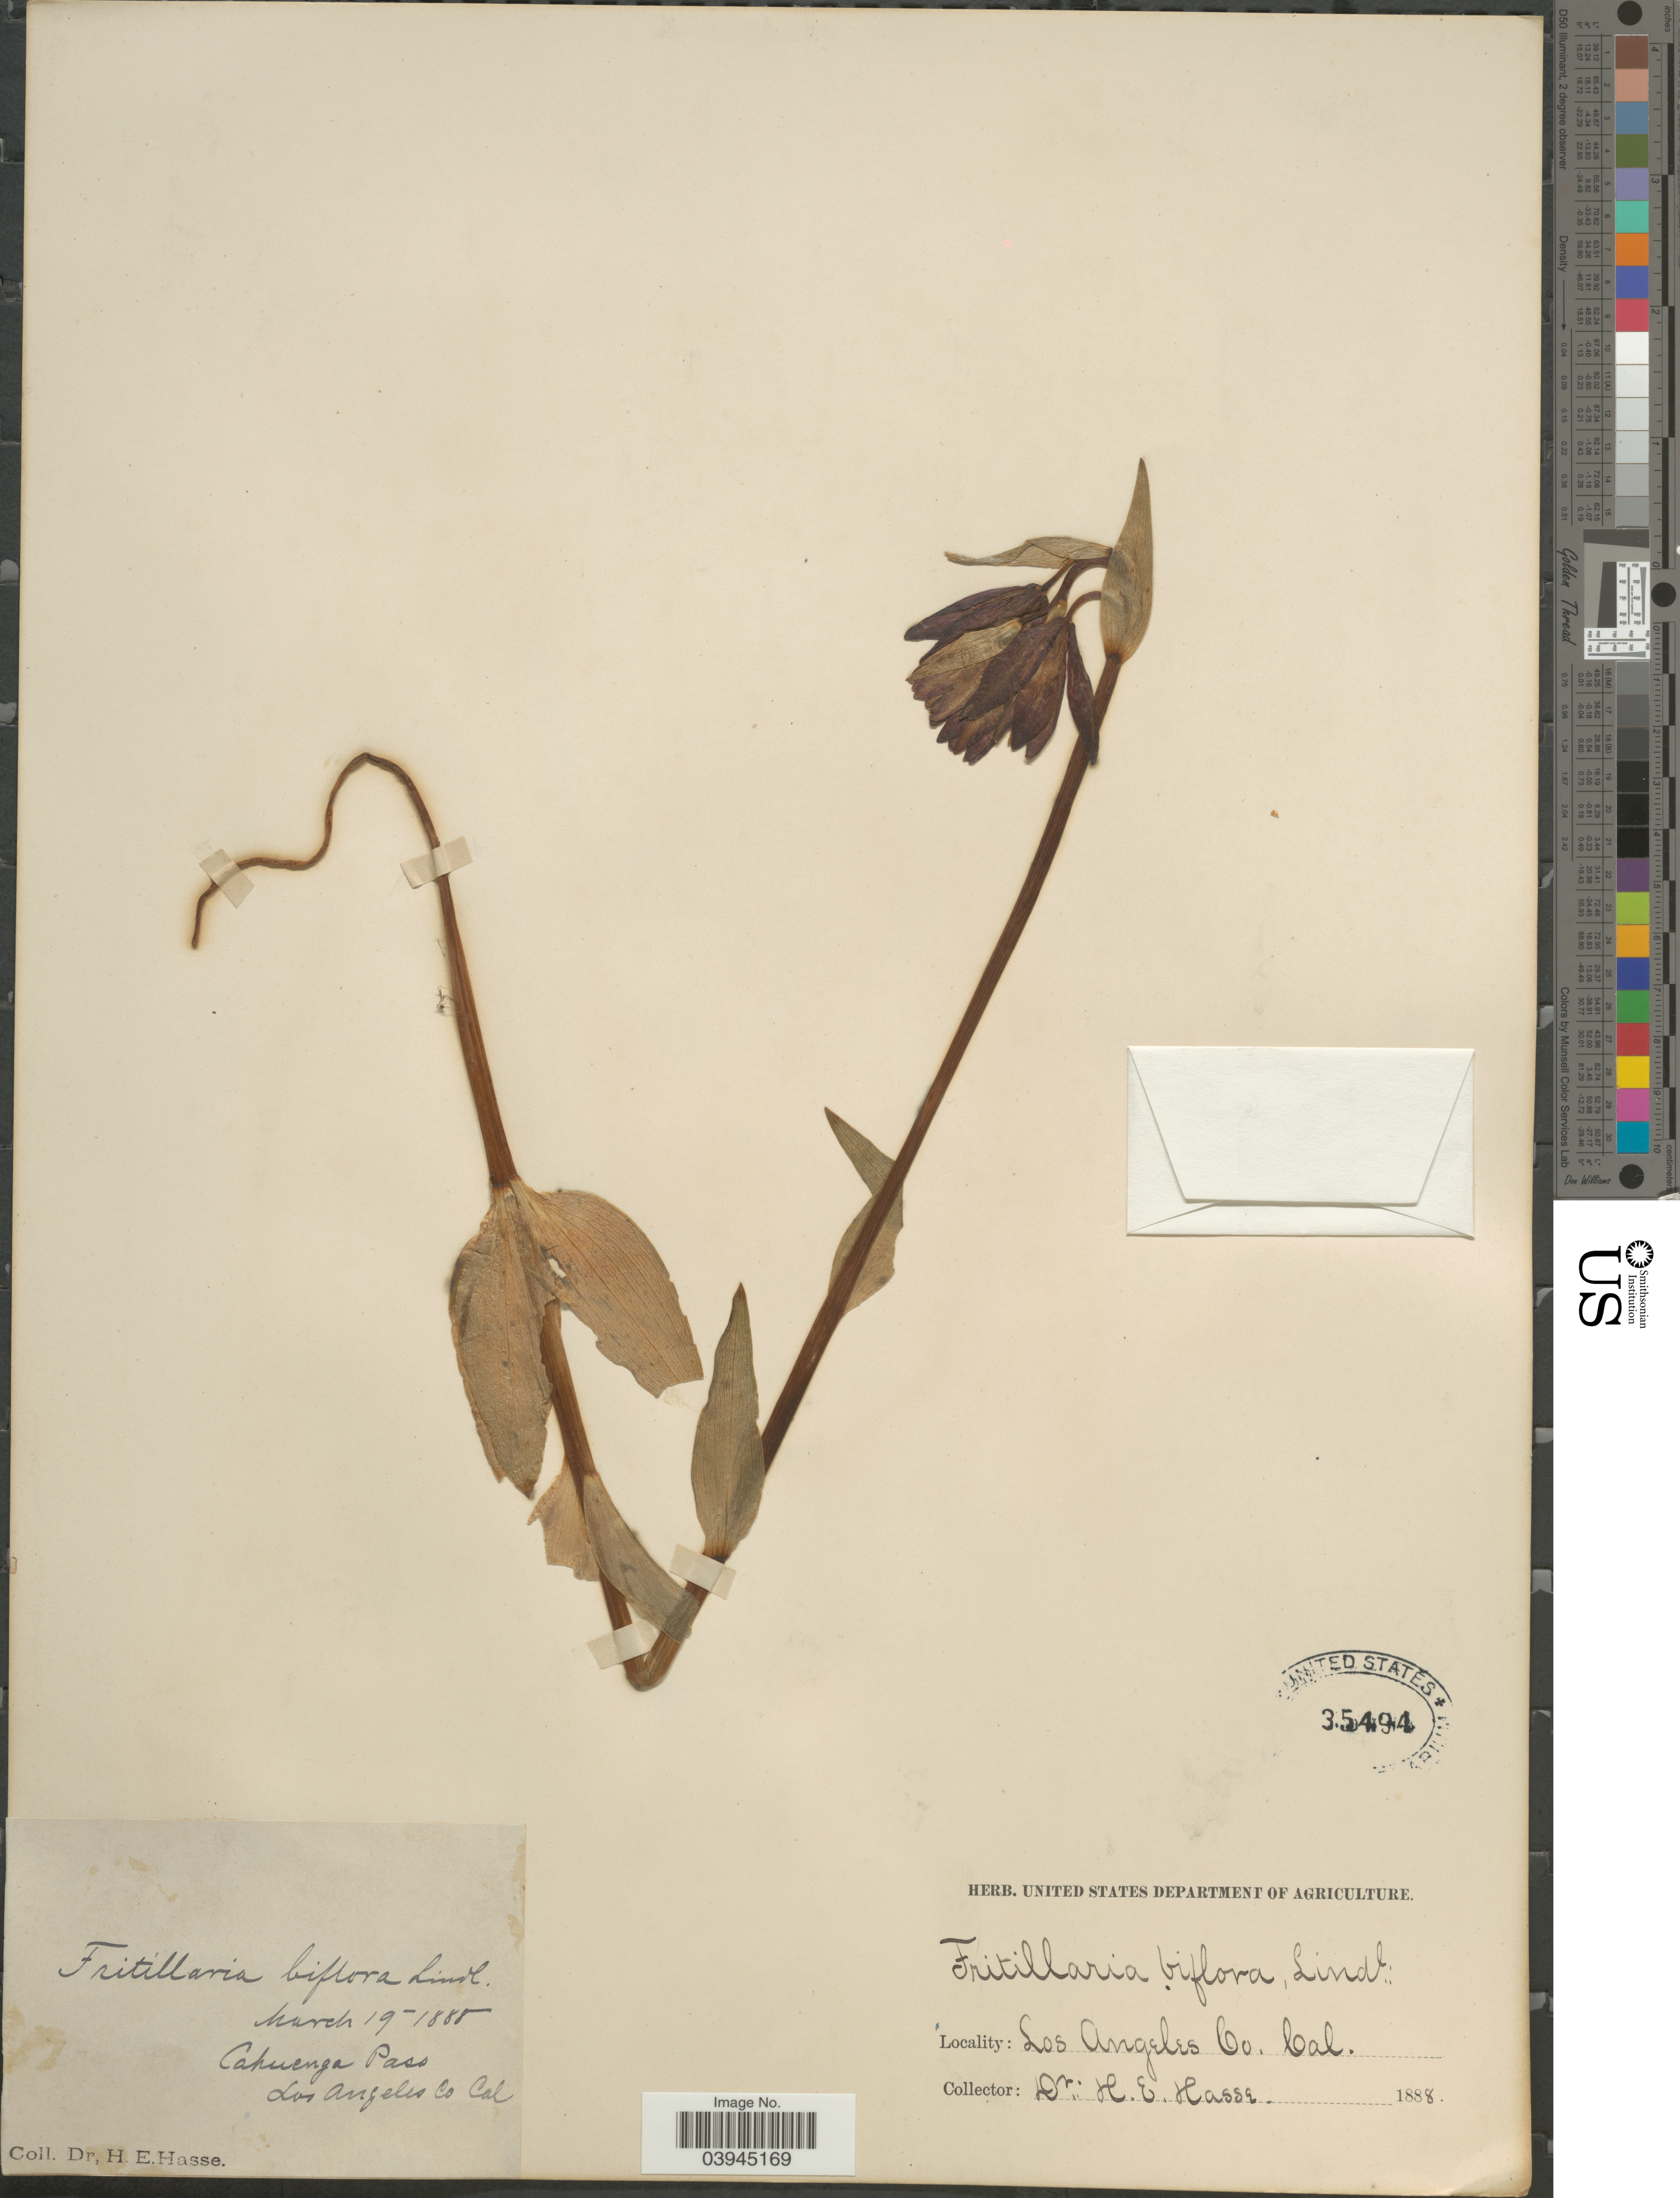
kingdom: Plantae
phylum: Tracheophyta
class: Liliopsida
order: Liliales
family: Liliaceae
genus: Fritillaria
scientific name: Fritillaria biflora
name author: Lindl.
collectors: H. E. Hasse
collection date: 1888-03-19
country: United States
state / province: California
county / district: Los Angeles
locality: Cahuenga Pass. Los Angeles Co.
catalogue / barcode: US 35494